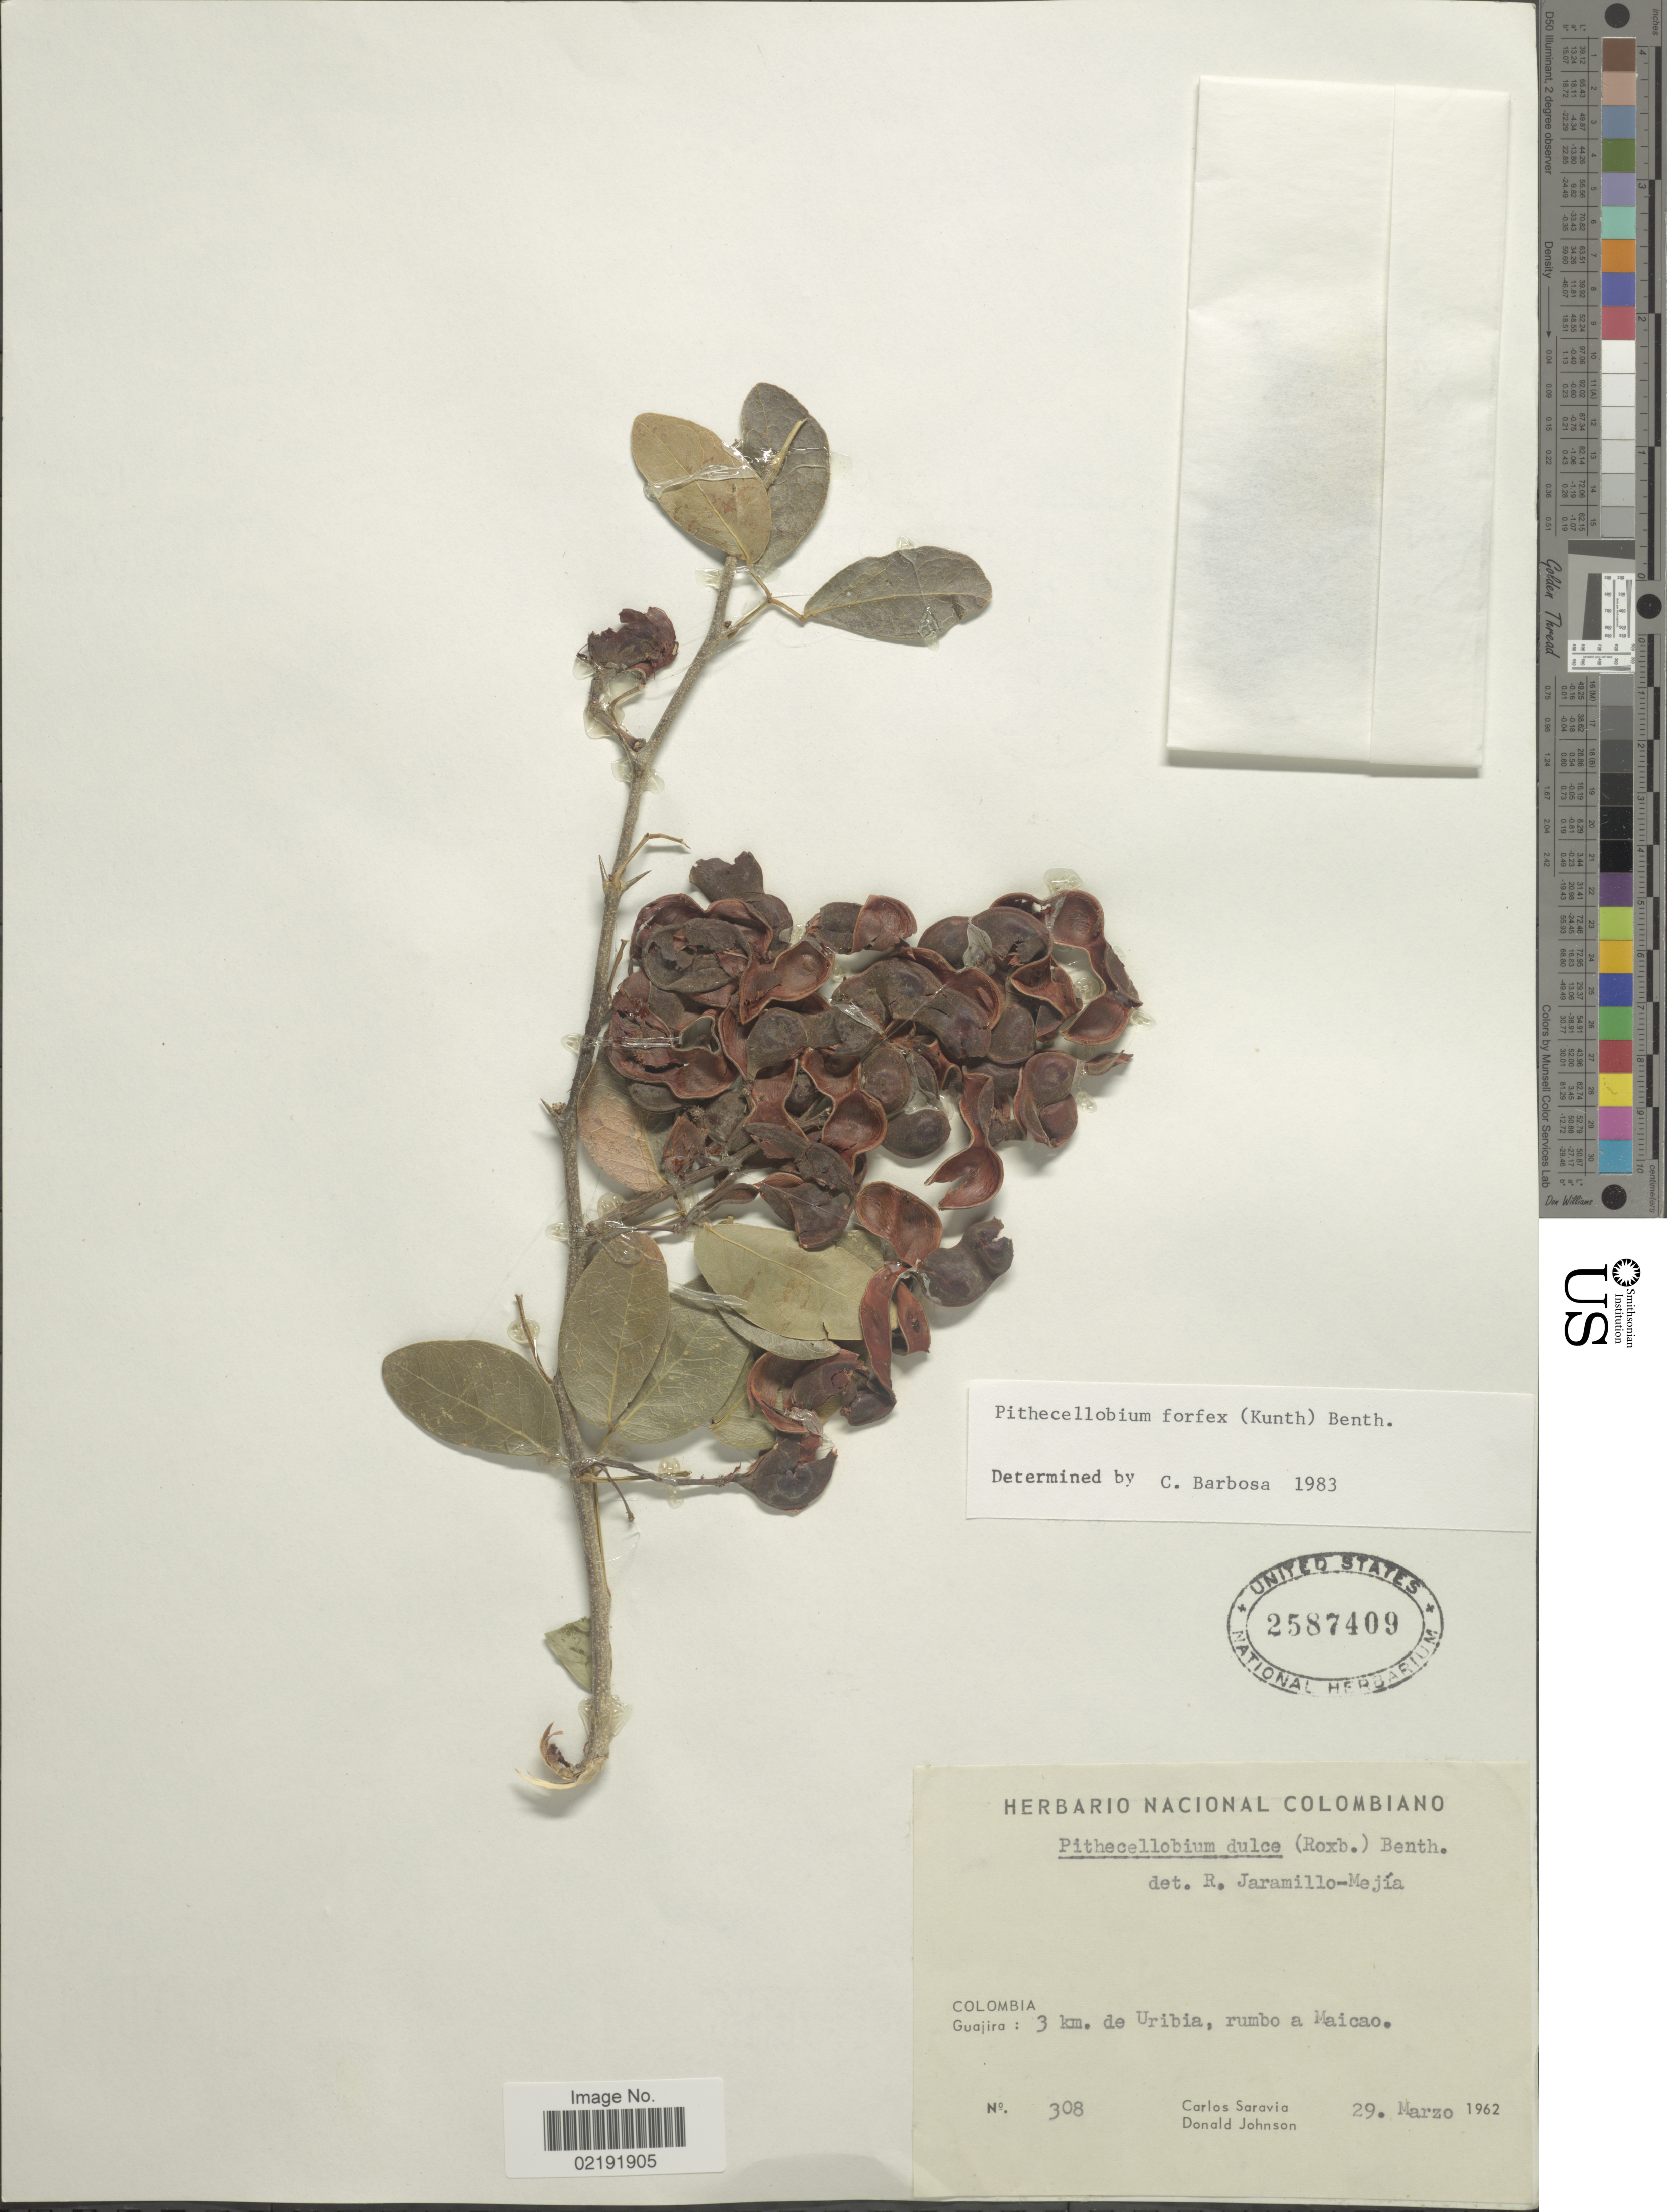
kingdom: Plantae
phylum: Tracheophyta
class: Magnoliopsida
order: Fabales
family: Fabaceae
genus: Pithecellobium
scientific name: Pithecellobium roseum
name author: (Vahl) Barneby & J.W. Grimes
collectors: C. Saravia & D. Johnson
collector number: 308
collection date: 1962-03-29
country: Colombia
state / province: La Guajira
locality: Colombia. Guajira: 3 km. de Uribia, rumbo a Maicao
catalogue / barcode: US 2587409